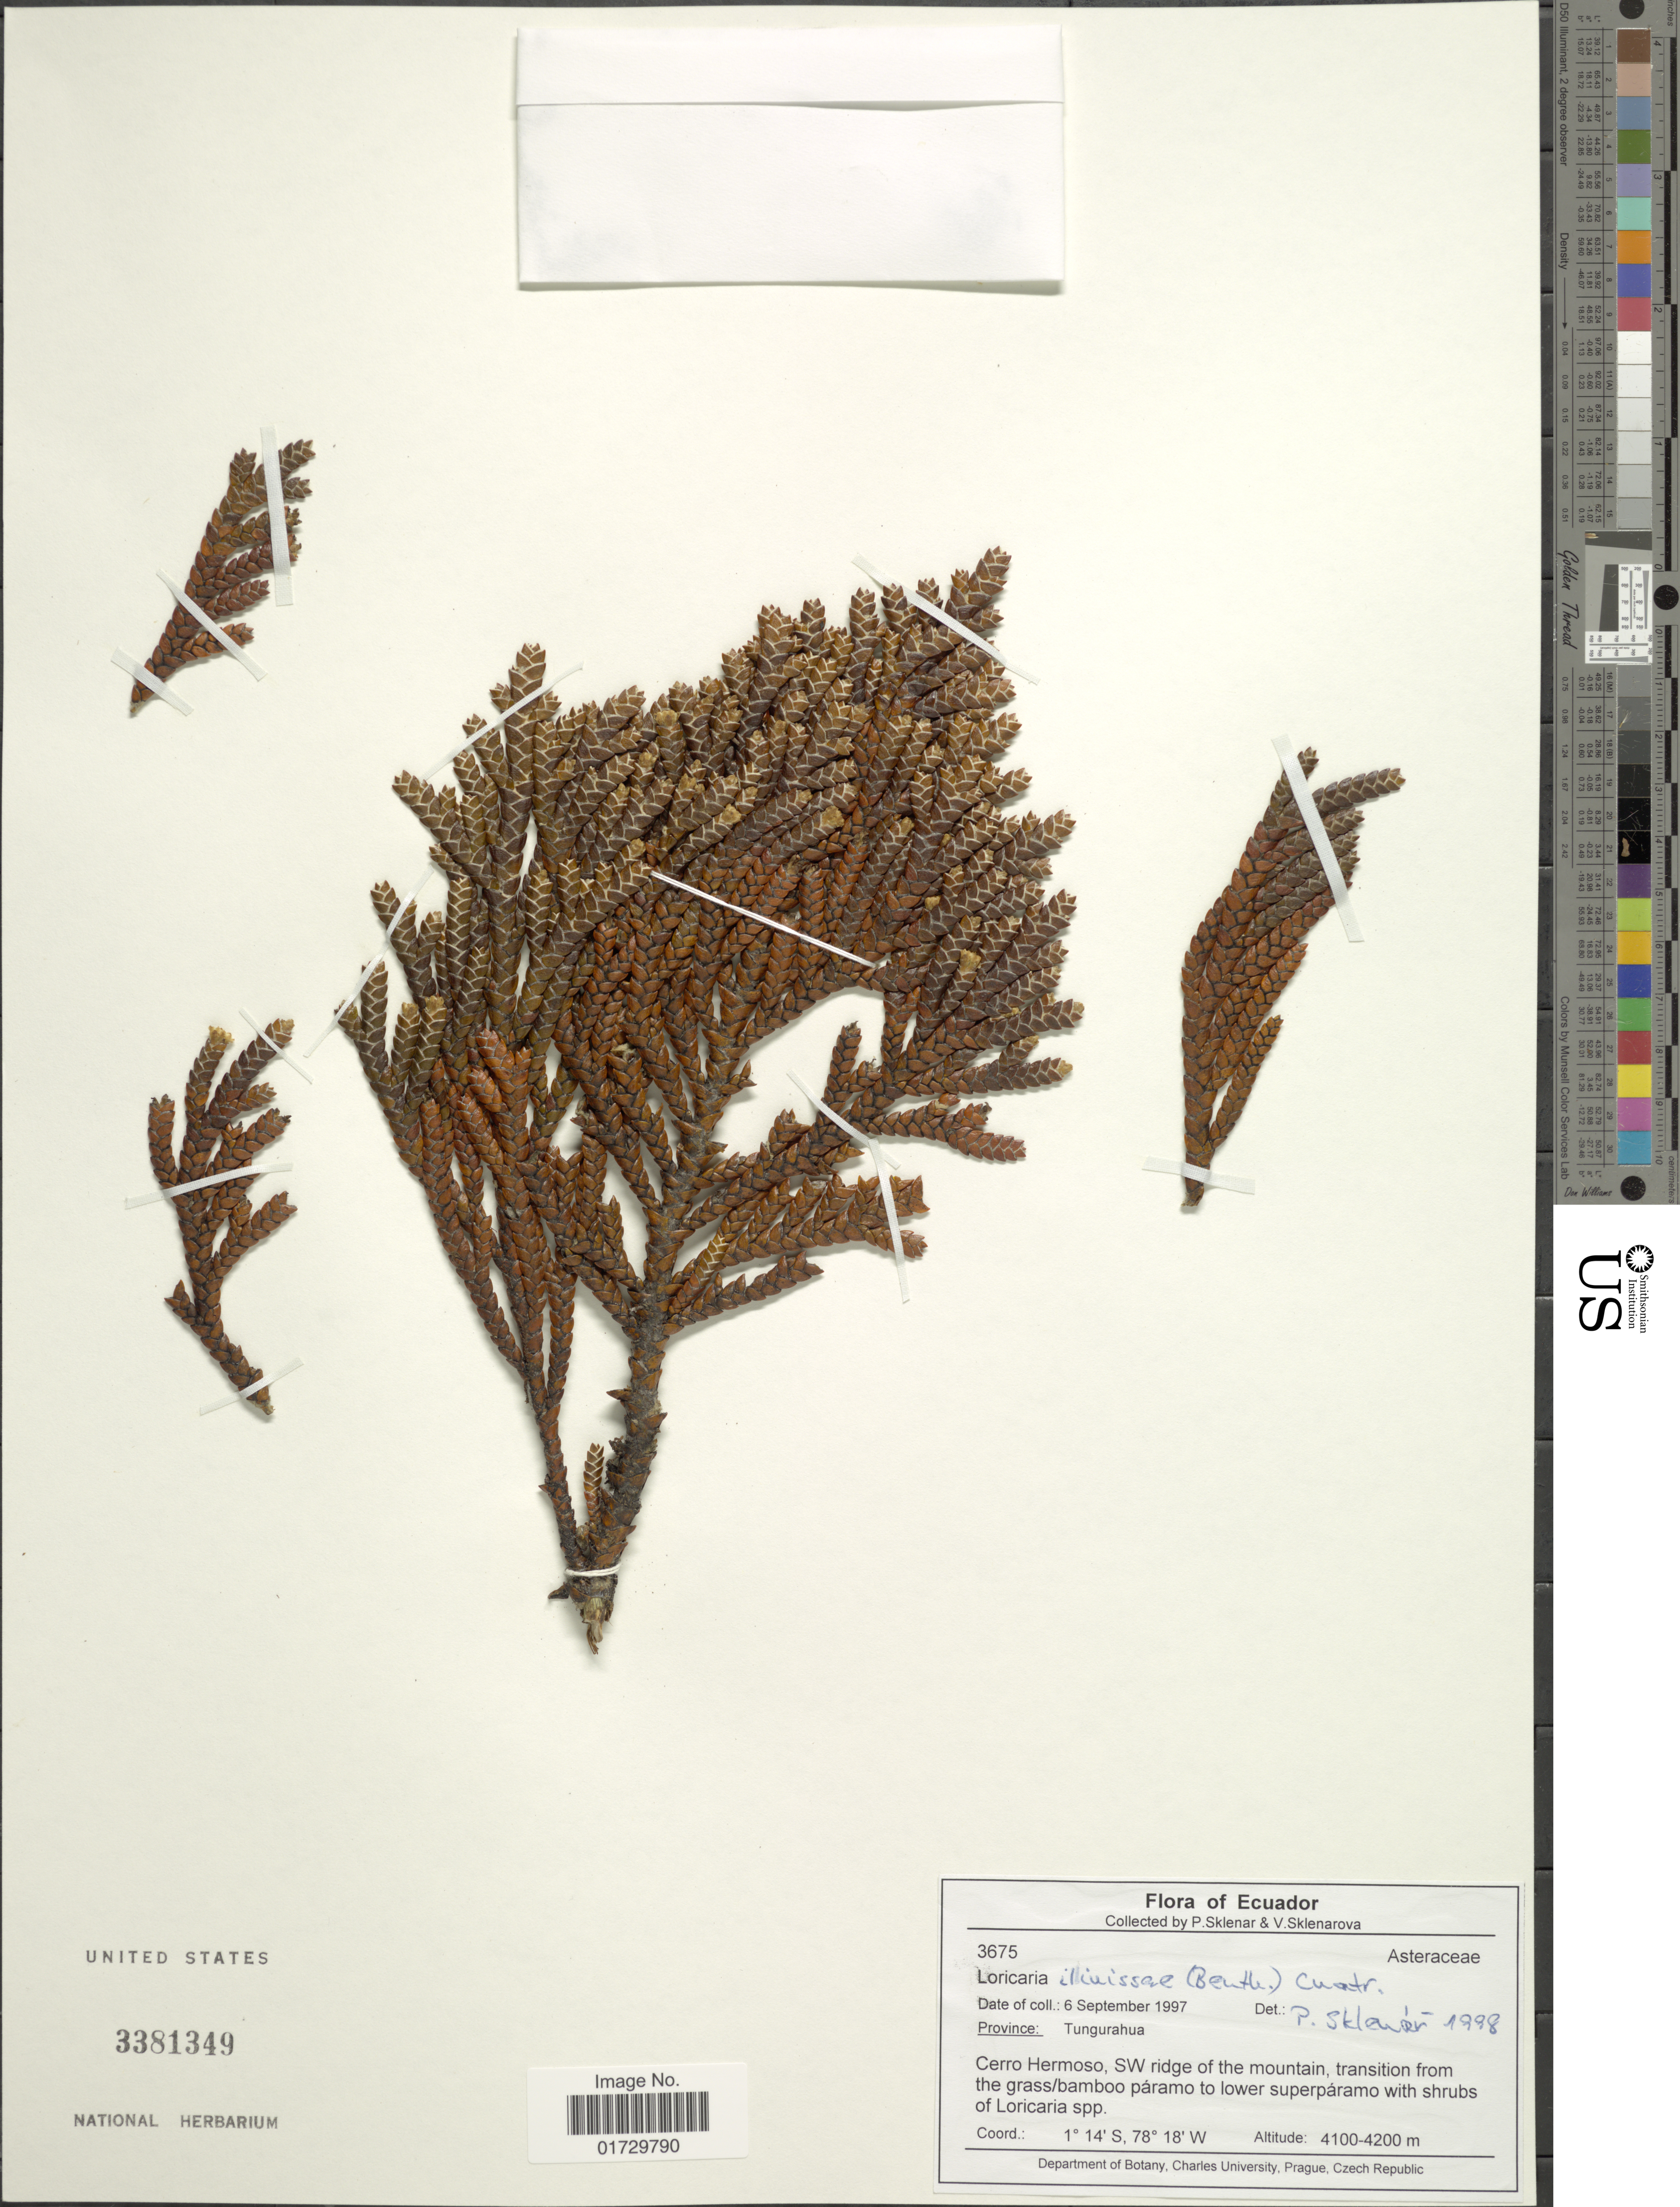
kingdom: Plantae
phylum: Tracheophyta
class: Magnoliopsida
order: Asterales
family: Asteraceae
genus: Loricaria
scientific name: Loricaria ilinissae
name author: (Benth.) Cuatrec.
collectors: P. Sklenár & V. Kosteckova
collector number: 3675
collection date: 1997-09-06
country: Ecuador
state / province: Tungurahua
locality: Cerro Hermoso, SW ridge of the mountain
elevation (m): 4100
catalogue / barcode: US 3381349